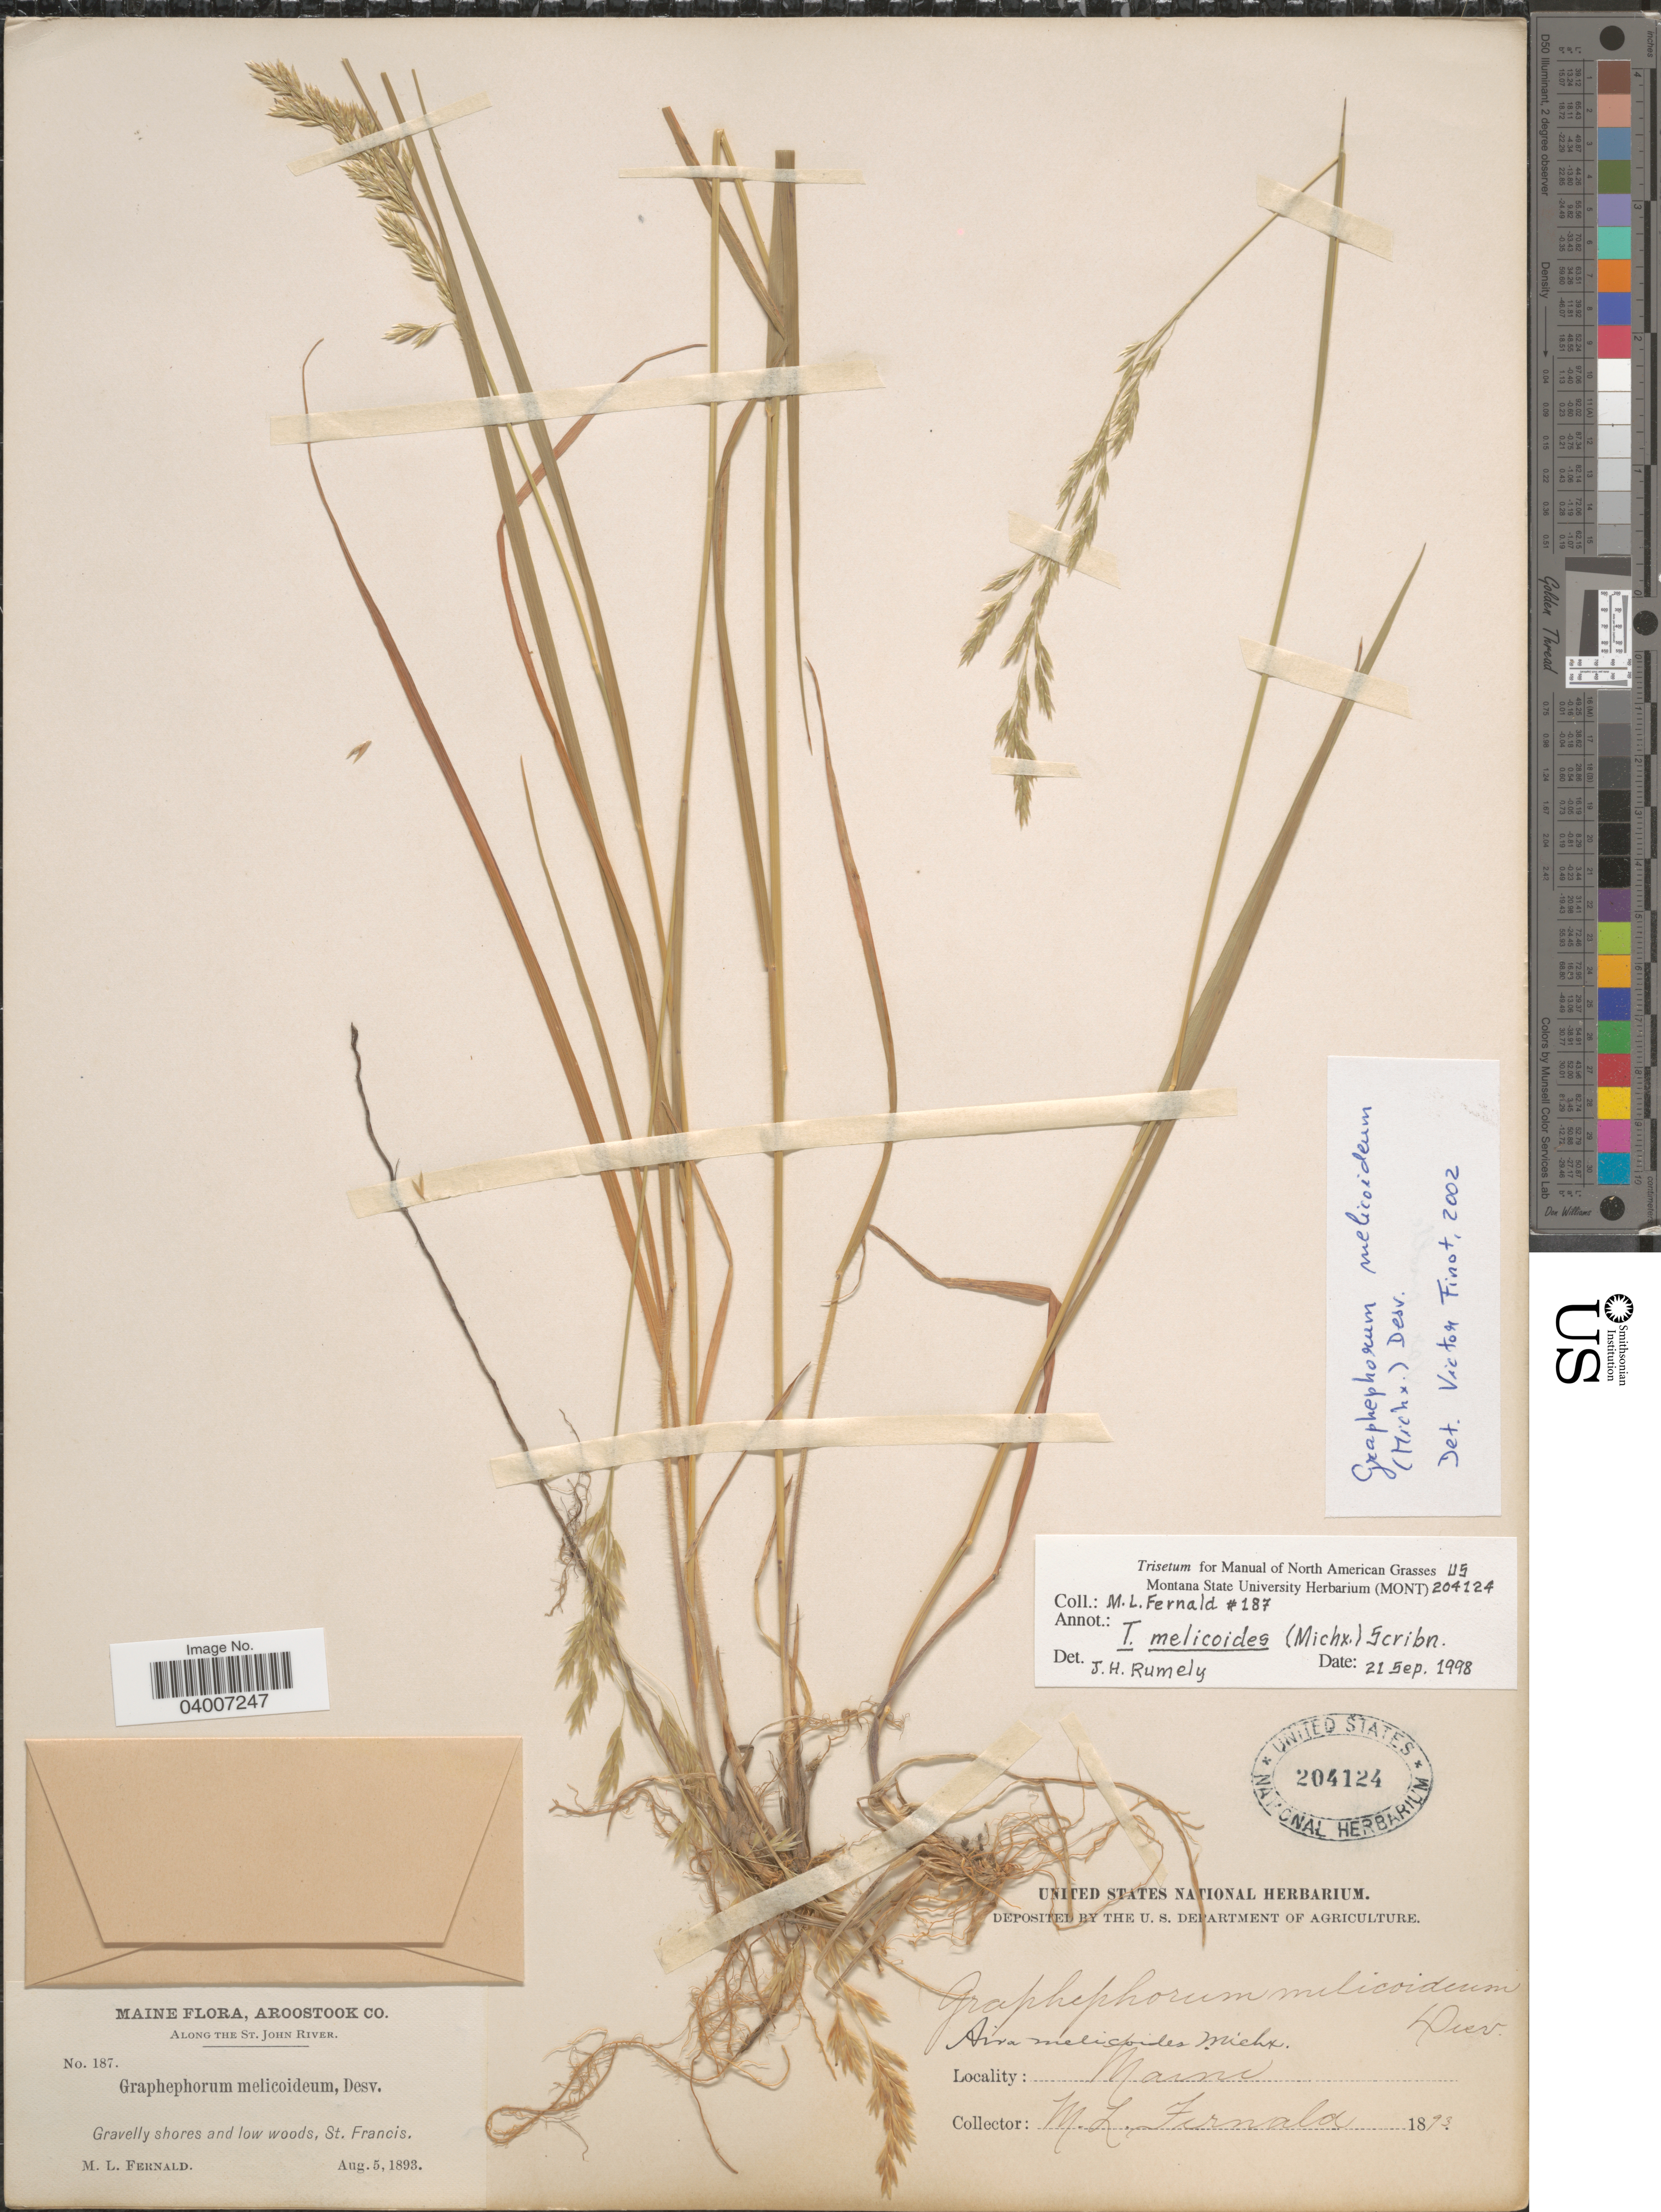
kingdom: Plantae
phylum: Tracheophyta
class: Liliopsida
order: Poales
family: Poaceae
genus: Graphephorum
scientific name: Graphephorum melicoides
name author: (F. Michx.) Desv.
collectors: M. L. Fernald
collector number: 187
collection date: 1893-08-05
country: United States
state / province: Maine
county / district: Aroostook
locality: Along the St. John River. St. Francis.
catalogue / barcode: US 204124